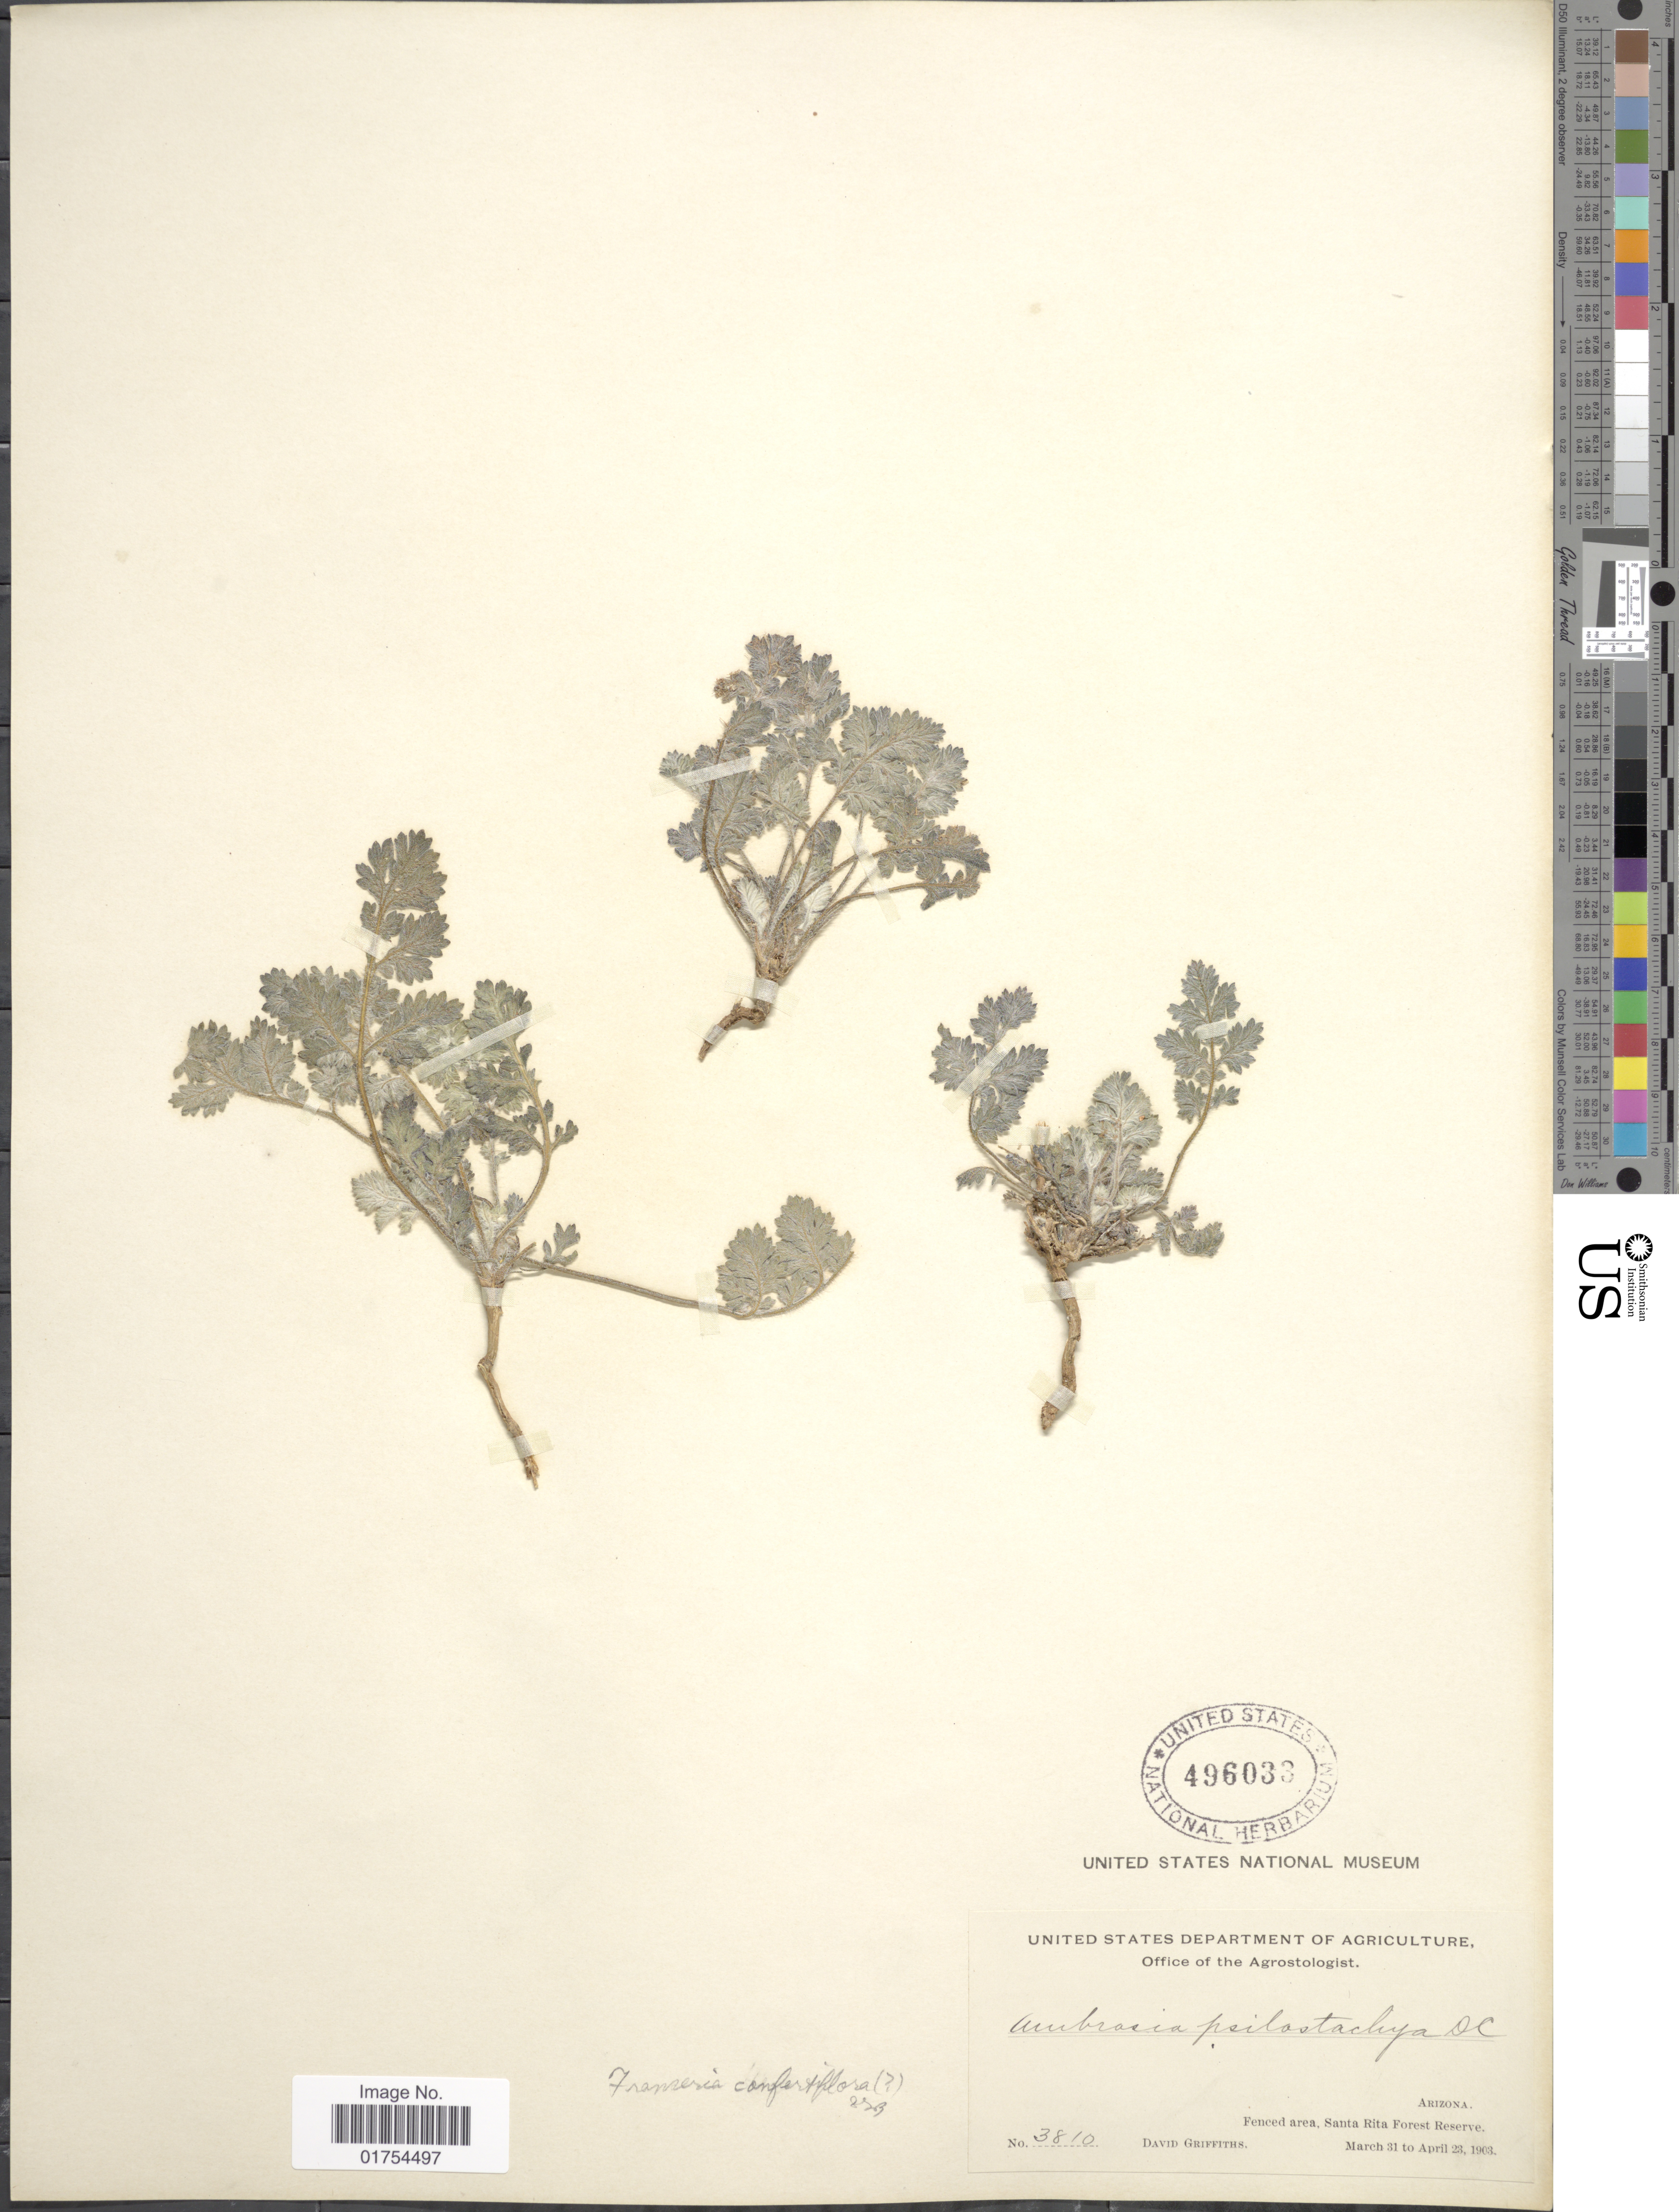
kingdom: Plantae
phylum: Tracheophyta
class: Magnoliopsida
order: Asterales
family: Asteraceae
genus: Franseria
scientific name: Franseria confertiflora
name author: (DC.) Rydb.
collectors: D. Griffiths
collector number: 3810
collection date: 1903-03-31/1903-04-23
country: United States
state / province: Arizona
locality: Fenced area, Santa Rita Forest Reserve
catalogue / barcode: US 496033